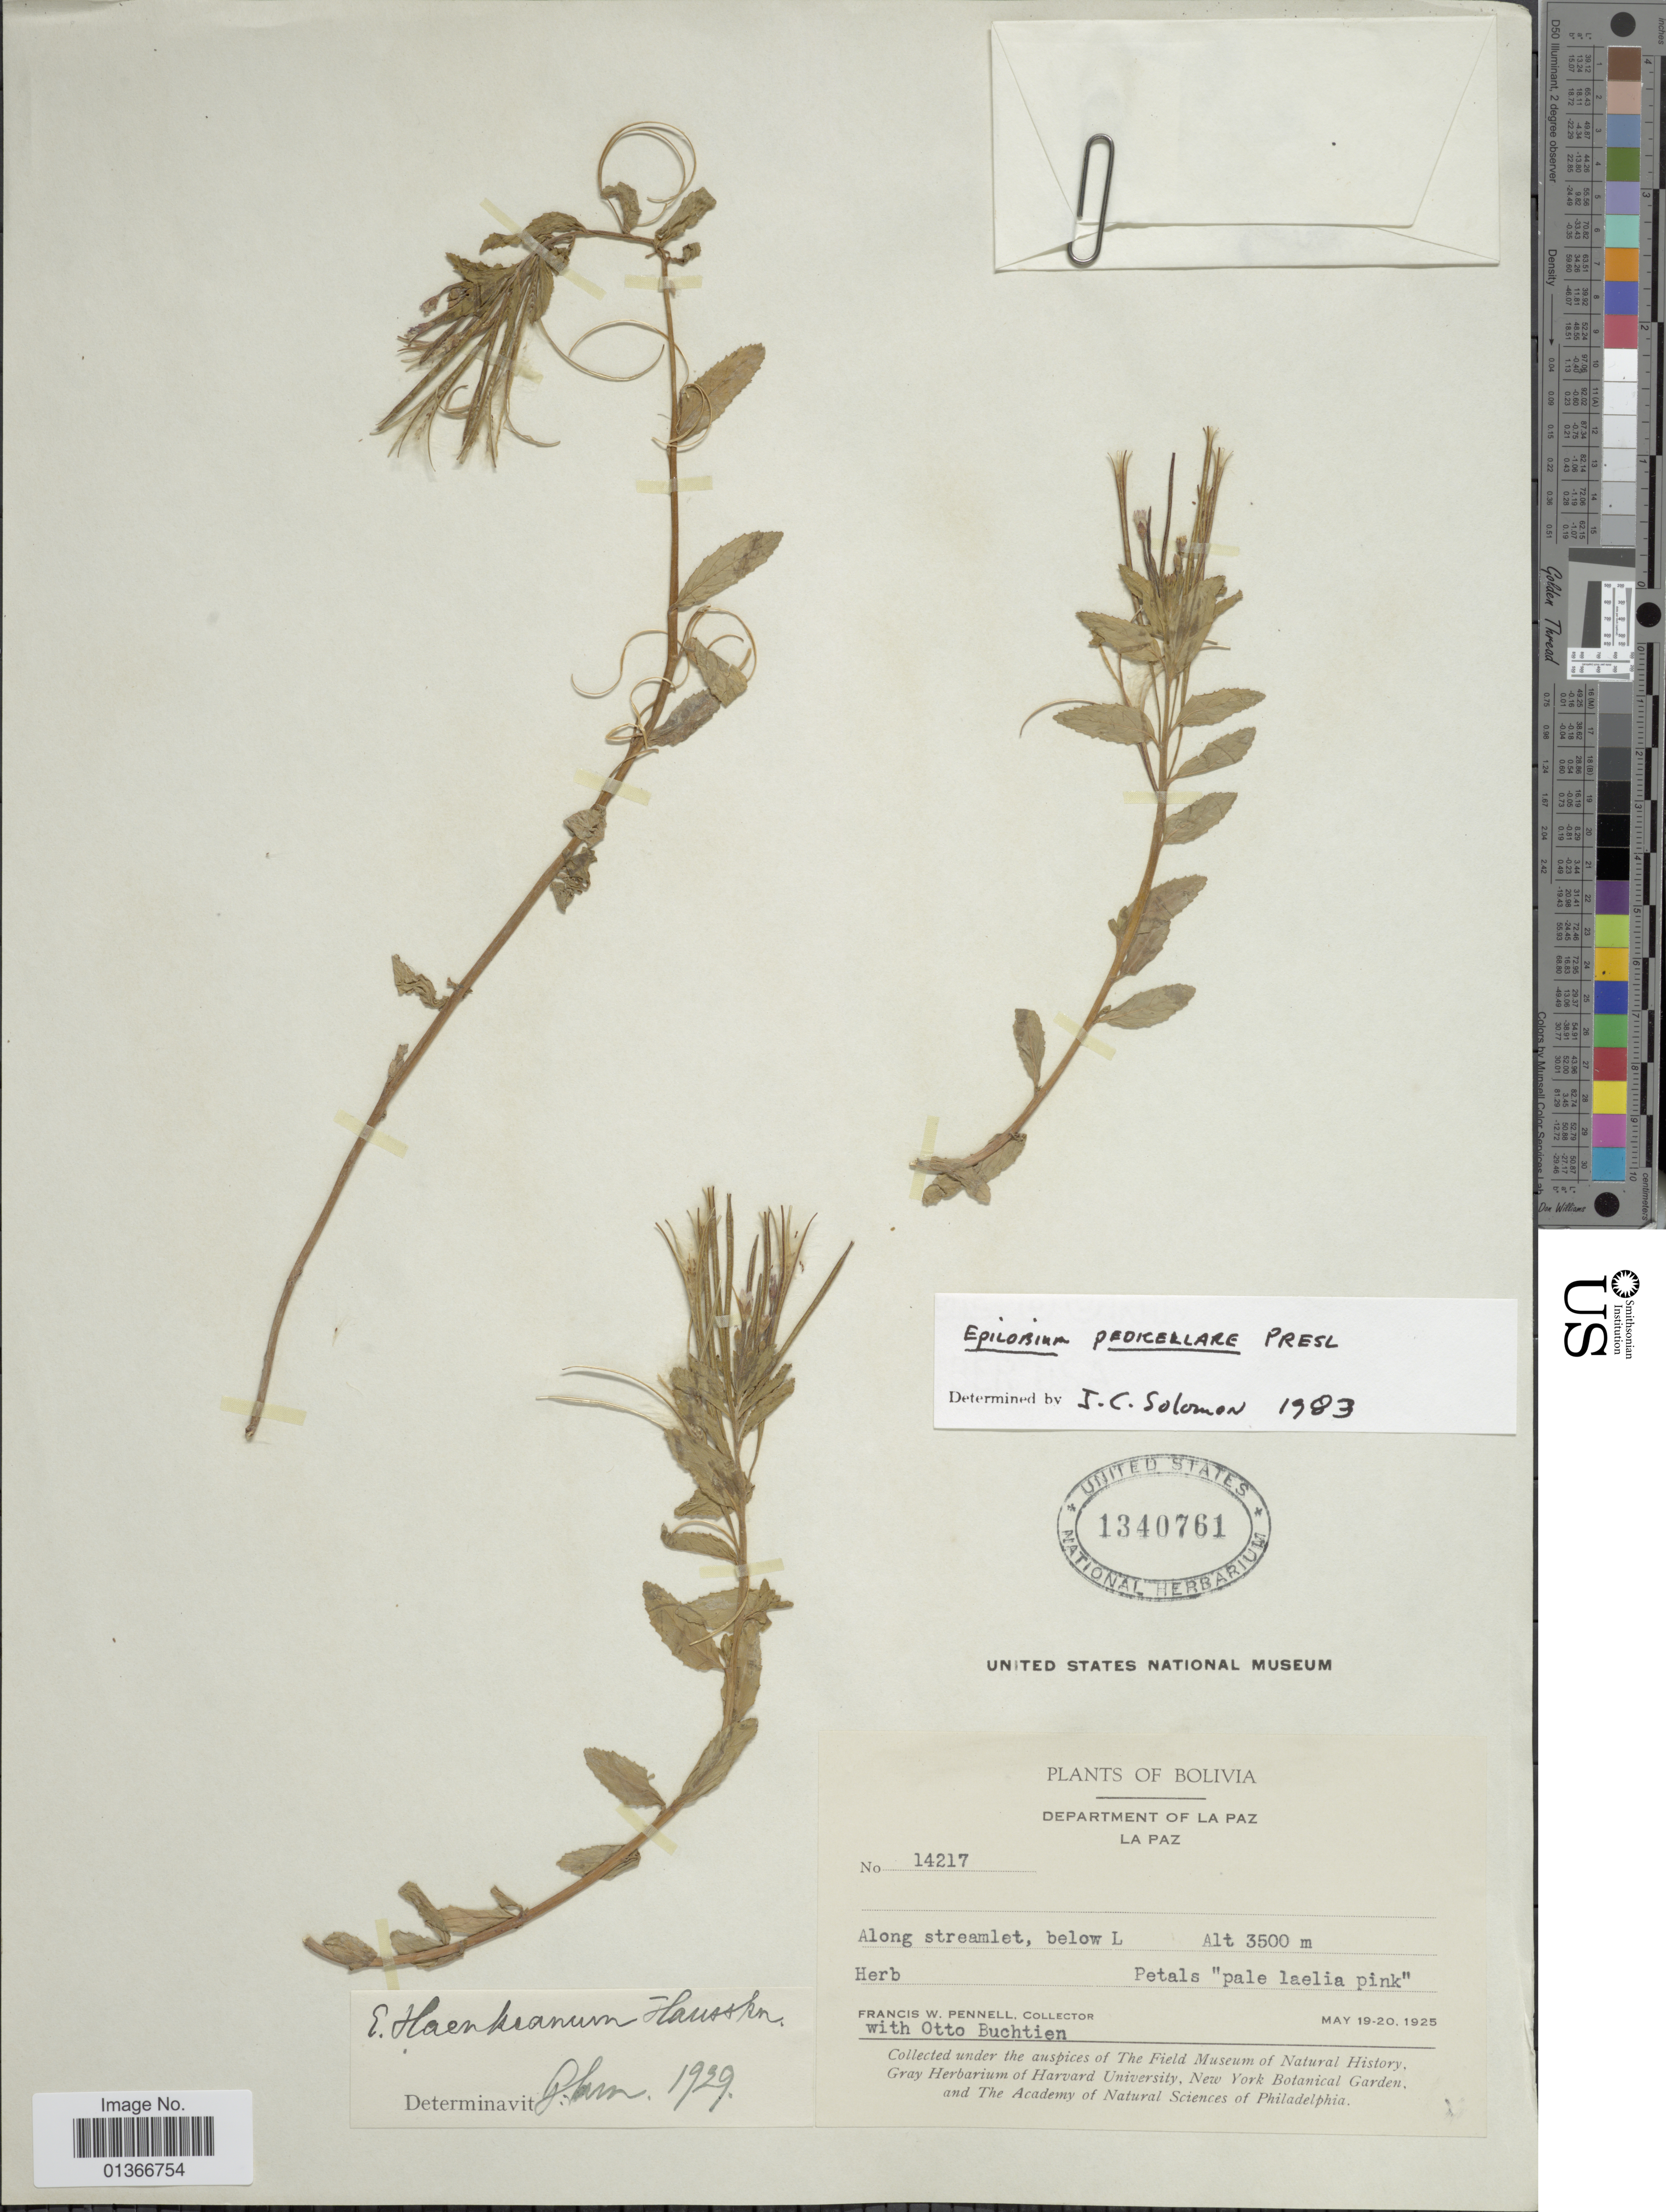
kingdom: Plantae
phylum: Tracheophyta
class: Magnoliopsida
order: Myrtales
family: Onagraceae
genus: Epilobium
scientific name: Epilobium pedicellare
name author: C. Presl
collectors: F. W. Pennell & O. Buchtien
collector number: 14217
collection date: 1925-05-19/1925-05-20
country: Bolivia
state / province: La Paz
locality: La Paz.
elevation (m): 3500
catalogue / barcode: US 1340761